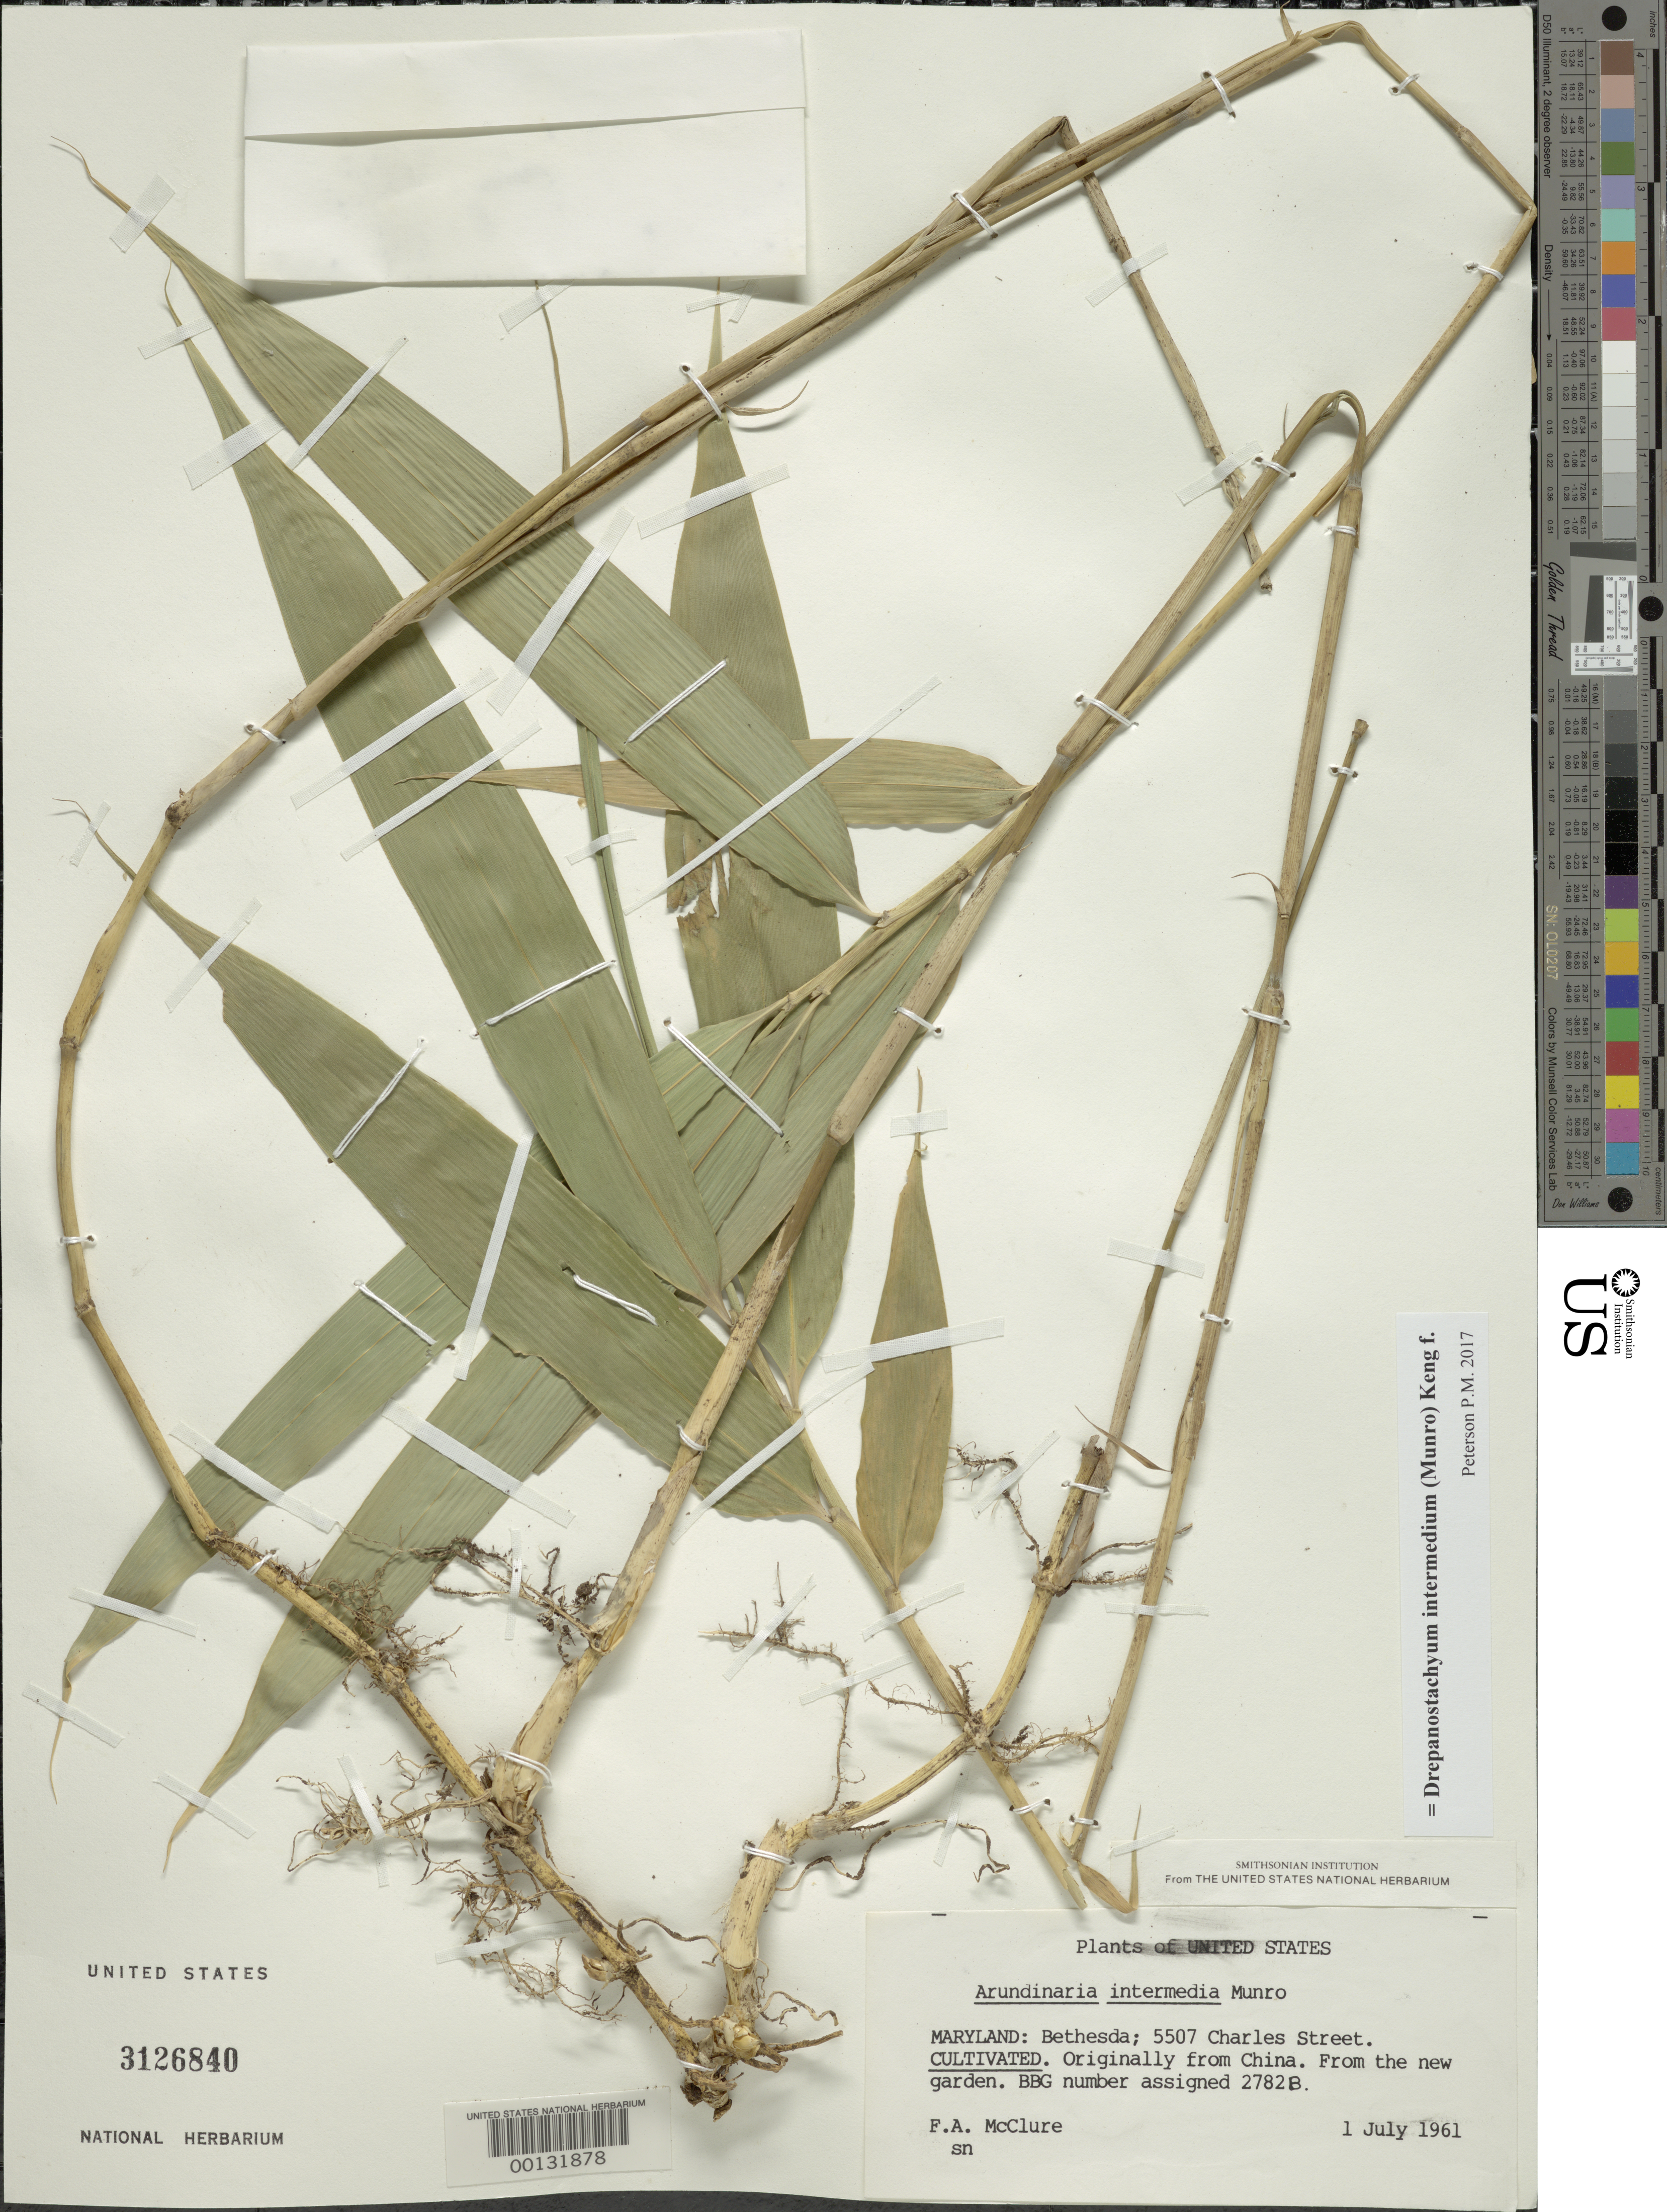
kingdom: Plantae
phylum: Tracheophyta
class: Liliopsida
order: Poales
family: Poaceae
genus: Drepanostachyum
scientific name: Drepanostachyum intermedium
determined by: Poaceae Reorganization Project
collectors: F. A. McClure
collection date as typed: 01 Jul 1961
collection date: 1961-07-01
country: United States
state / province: Maryland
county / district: Montgomery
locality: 5507 Charles Street, Bethesda (McClure's garden)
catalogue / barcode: US 3126840